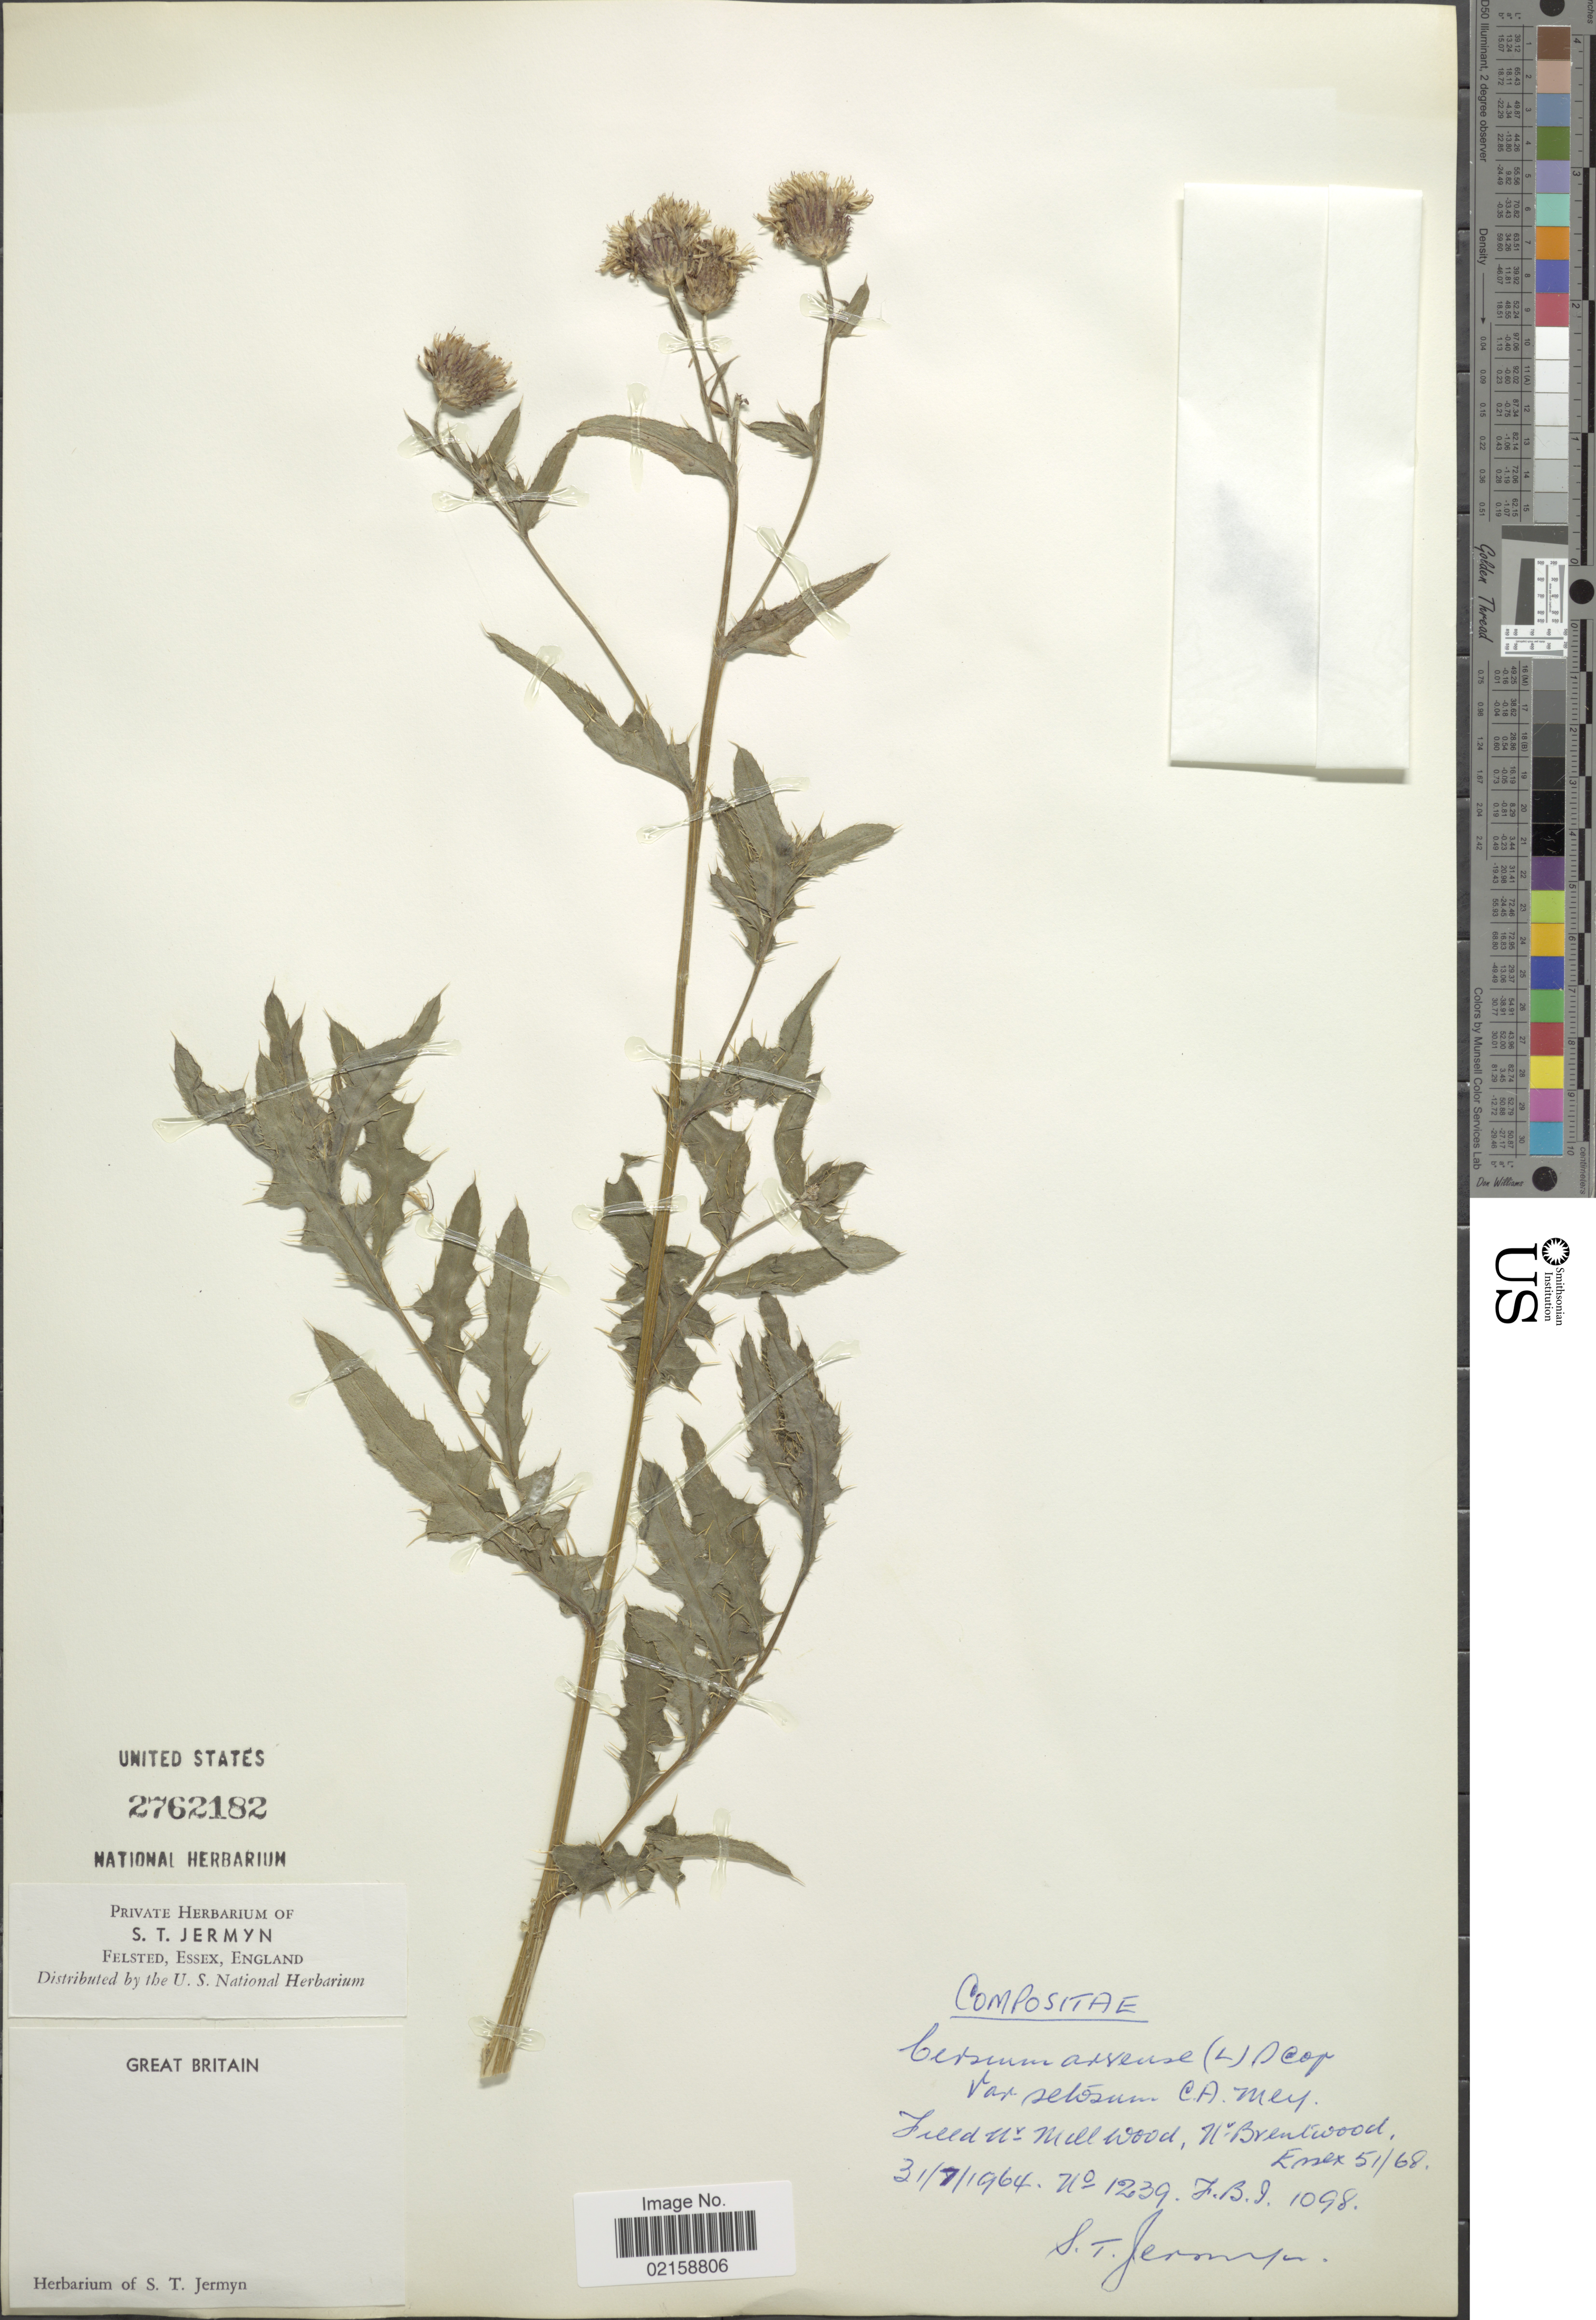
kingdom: Plantae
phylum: Tracheophyta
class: Magnoliopsida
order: Asterales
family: Asteraceae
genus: Cirsium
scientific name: Cirsium arvense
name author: (L.) Scop.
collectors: S. Jermyn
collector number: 1239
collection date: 1964-07-31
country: United Kingdom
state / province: England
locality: Field Nr Mill Wood, near Brentwood, Essex 51/68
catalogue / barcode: US 2762182